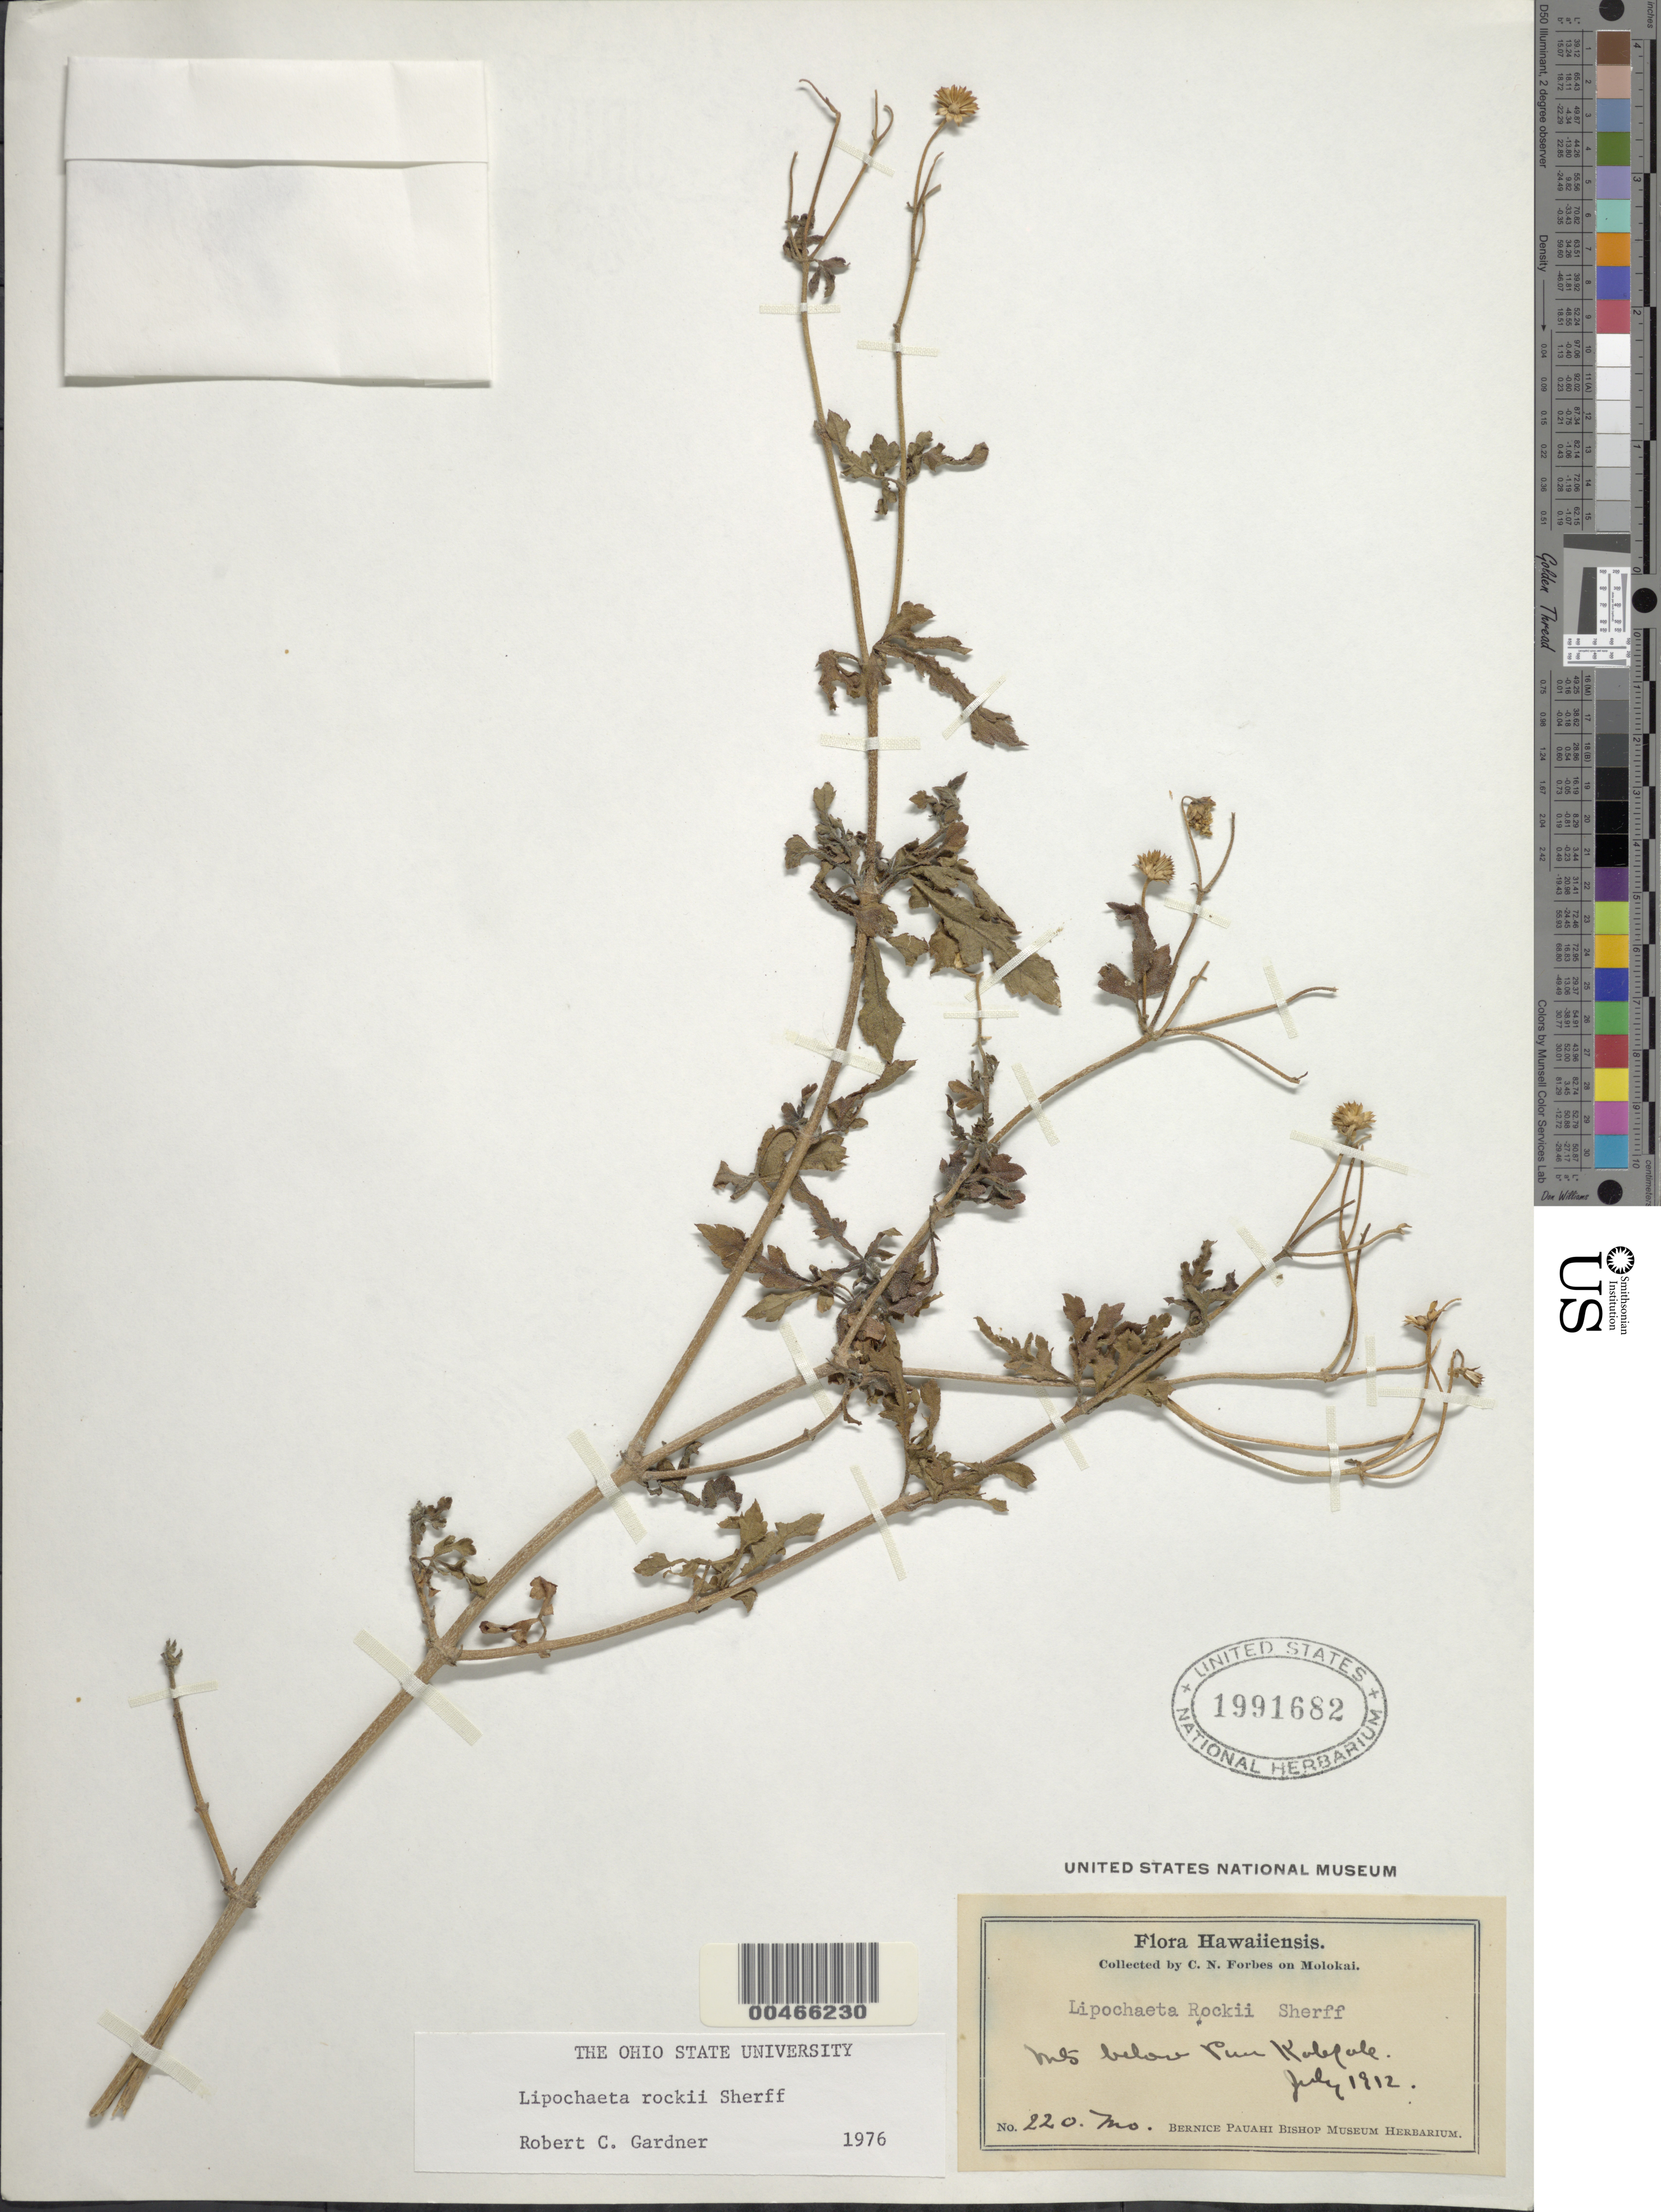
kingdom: Plantae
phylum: Tracheophyta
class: Magnoliopsida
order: Asterales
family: Asteraceae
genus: Lipochaeta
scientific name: Lipochaeta rockii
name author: Sherff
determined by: Gardner, R. C.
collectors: C. N. Forbes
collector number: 220.Mo.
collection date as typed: Jul 1912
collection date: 1912-07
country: United States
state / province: Hawaii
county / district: Maui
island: Moloka'i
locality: Mts. below Puu Kolekole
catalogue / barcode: US 1991682